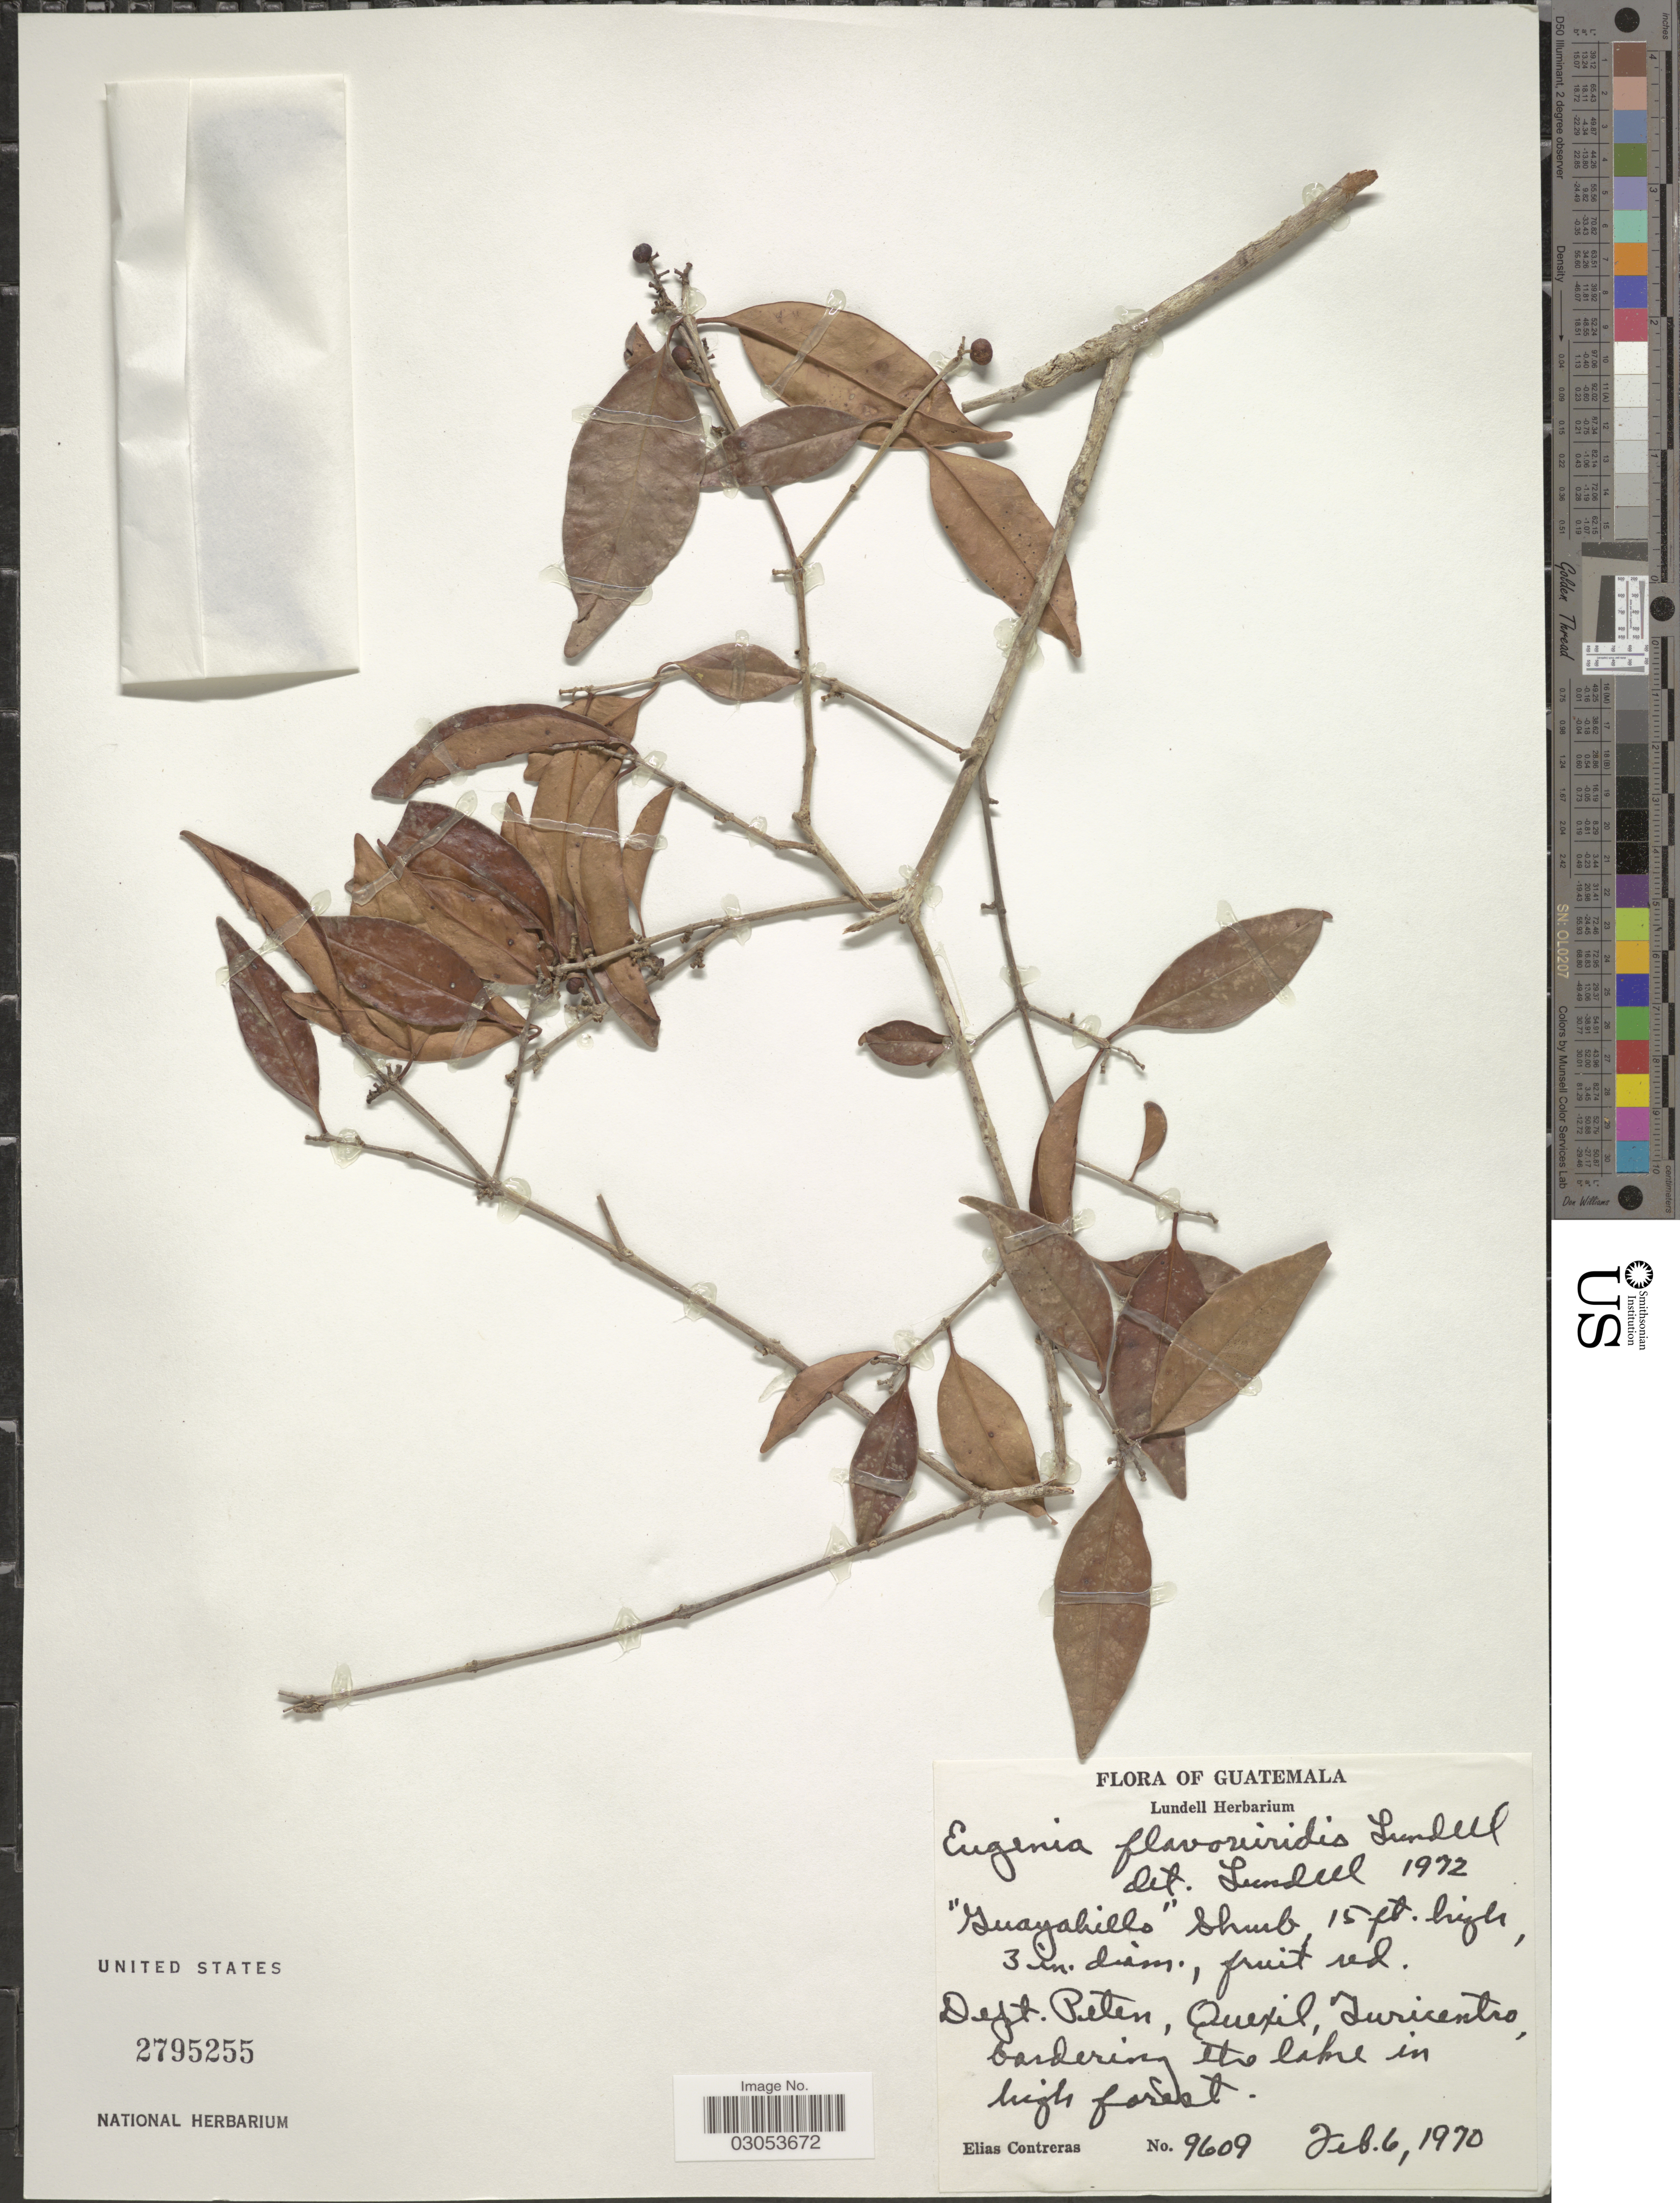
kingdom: Plantae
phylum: Tracheophyta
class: Magnoliopsida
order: Myrtales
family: Myrtaceae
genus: Eugenia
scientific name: Eugenia flavoviridis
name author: Lundell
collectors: E. Contreras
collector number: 9609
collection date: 1970-02-06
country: Guatemala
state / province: El Petén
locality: Dept. Peten, Quexil Turicentro, bordering the lake in high forest.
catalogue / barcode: US 2795255